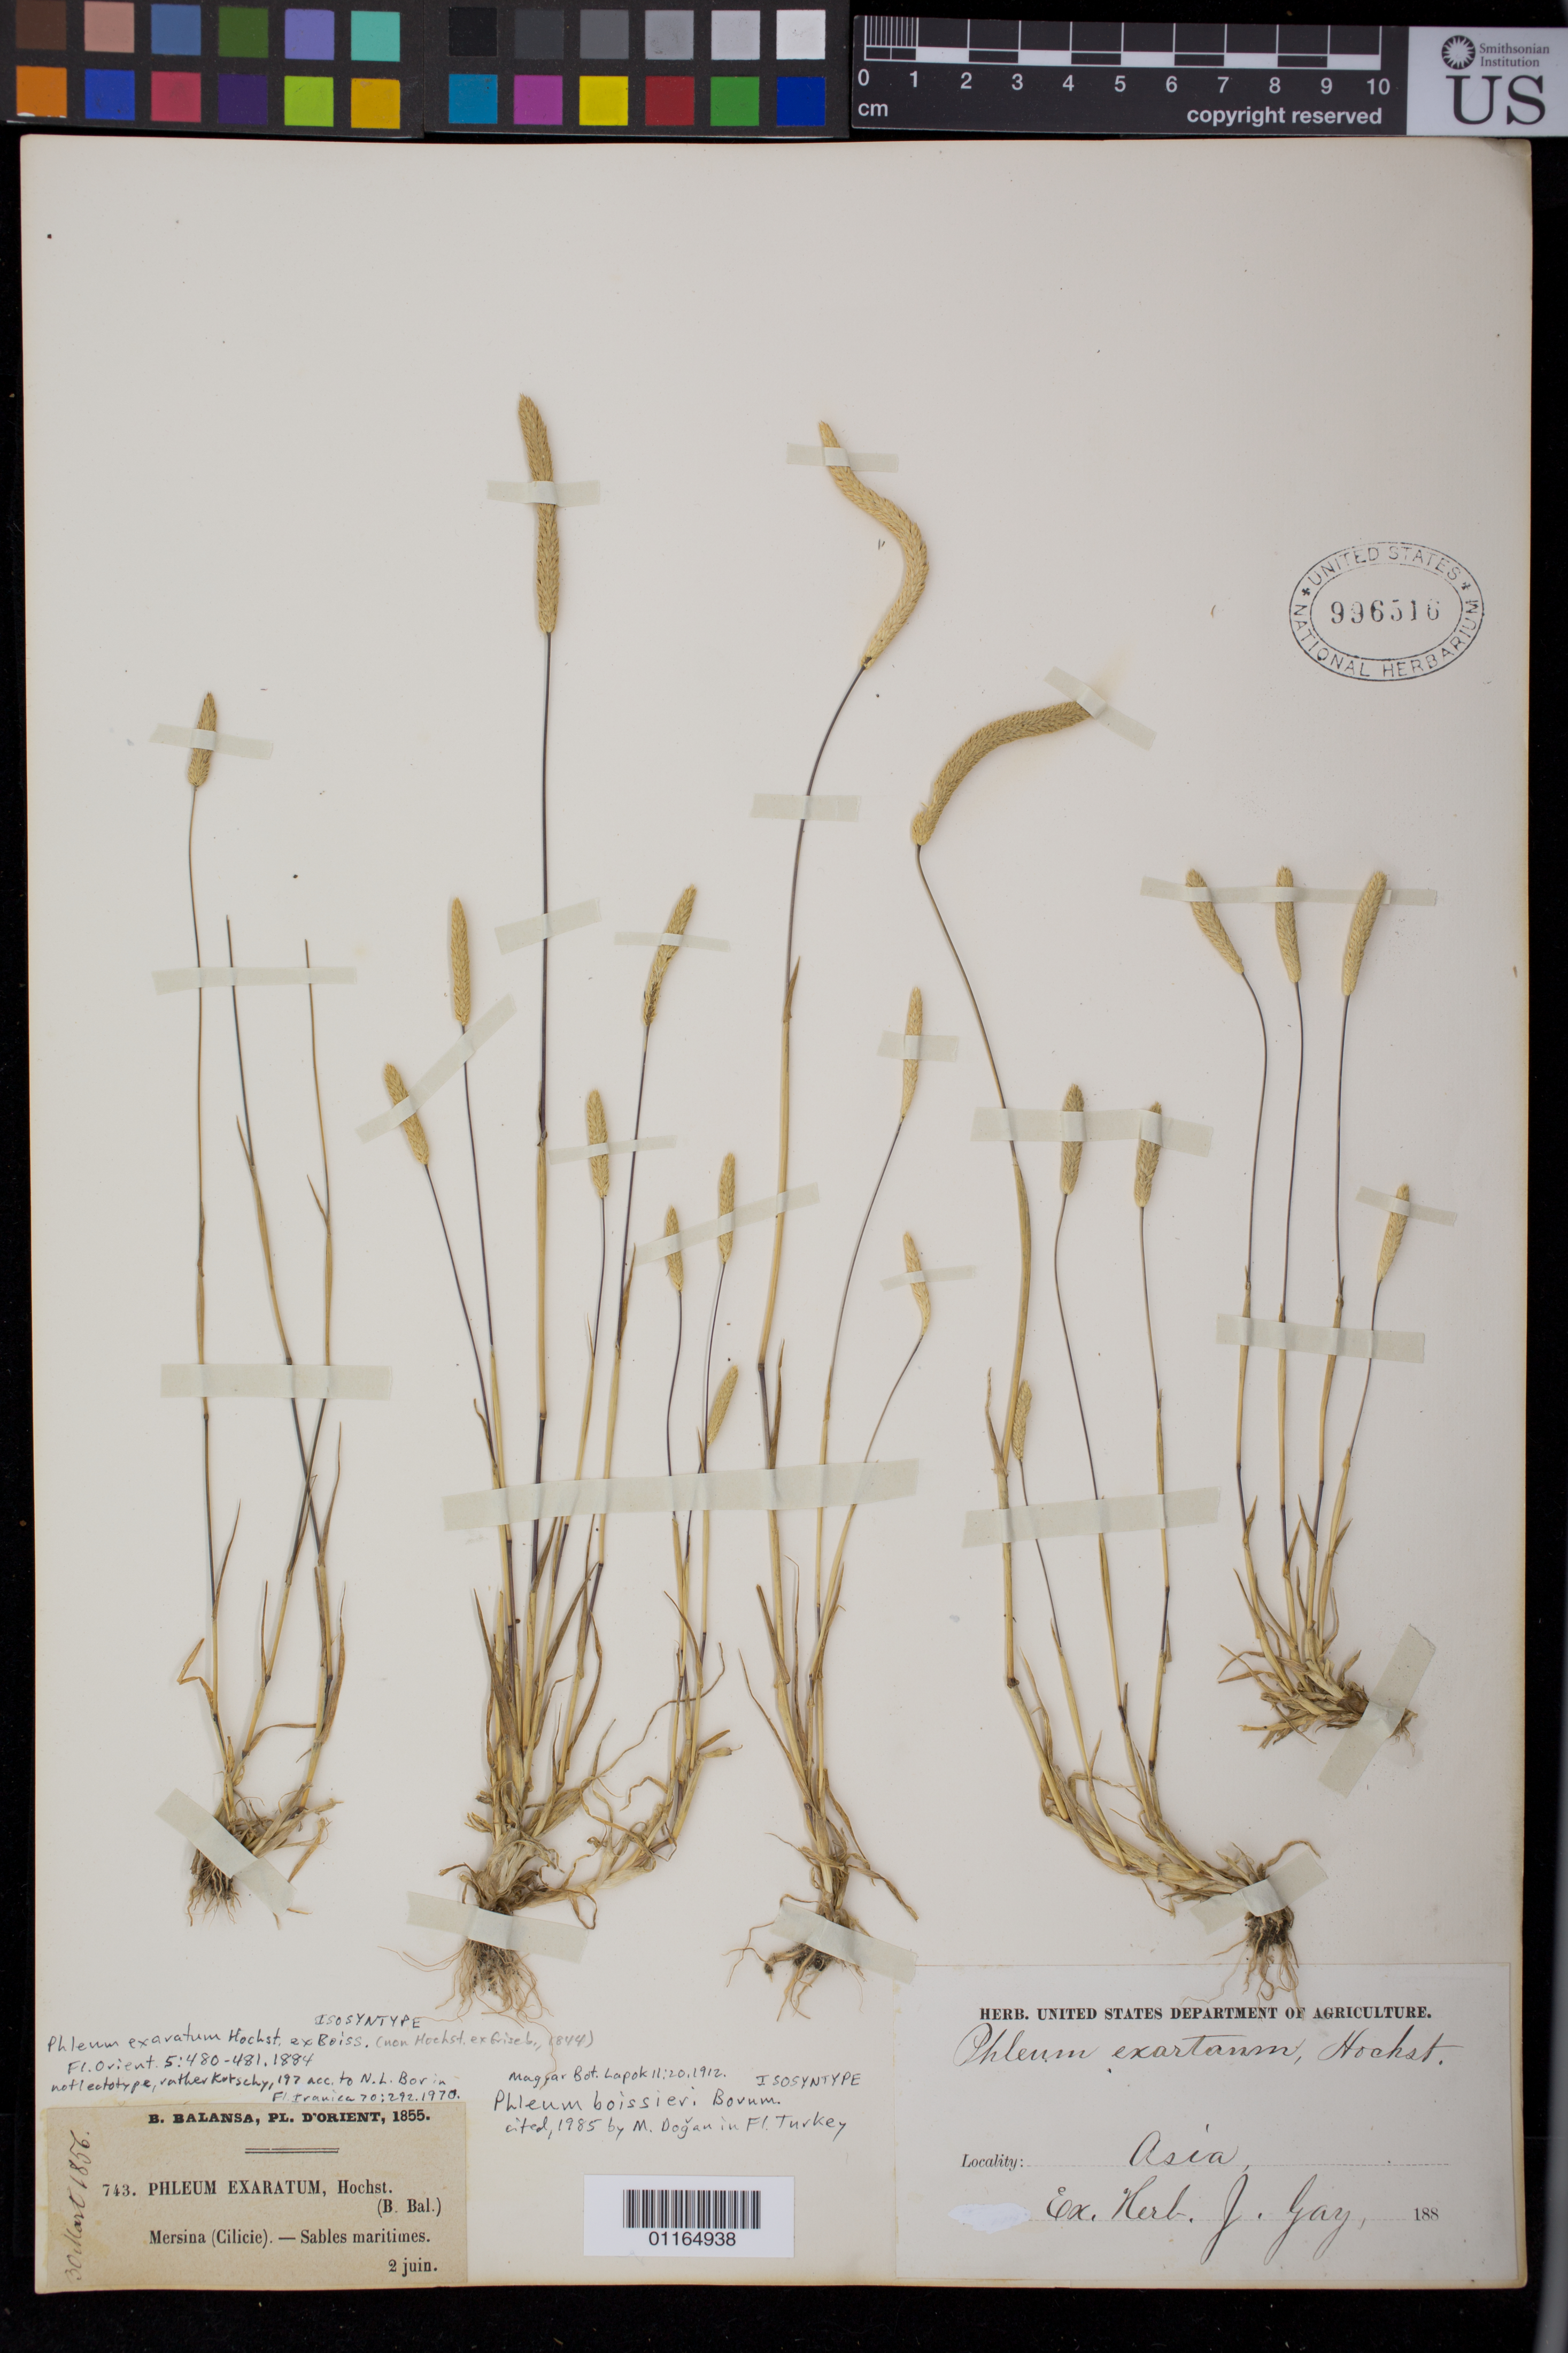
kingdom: Plantae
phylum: Tracheophyta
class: Liliopsida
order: Poales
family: Poaceae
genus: Phleum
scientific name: Phleum exaratum Hochst. ex Boiss., nom. illeg.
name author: Hochst. ex Boiss.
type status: Isosyntype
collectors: B. Balansa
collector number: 743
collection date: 1855-06-02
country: Turkey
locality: Mersina (Cilicie)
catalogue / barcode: US 996516